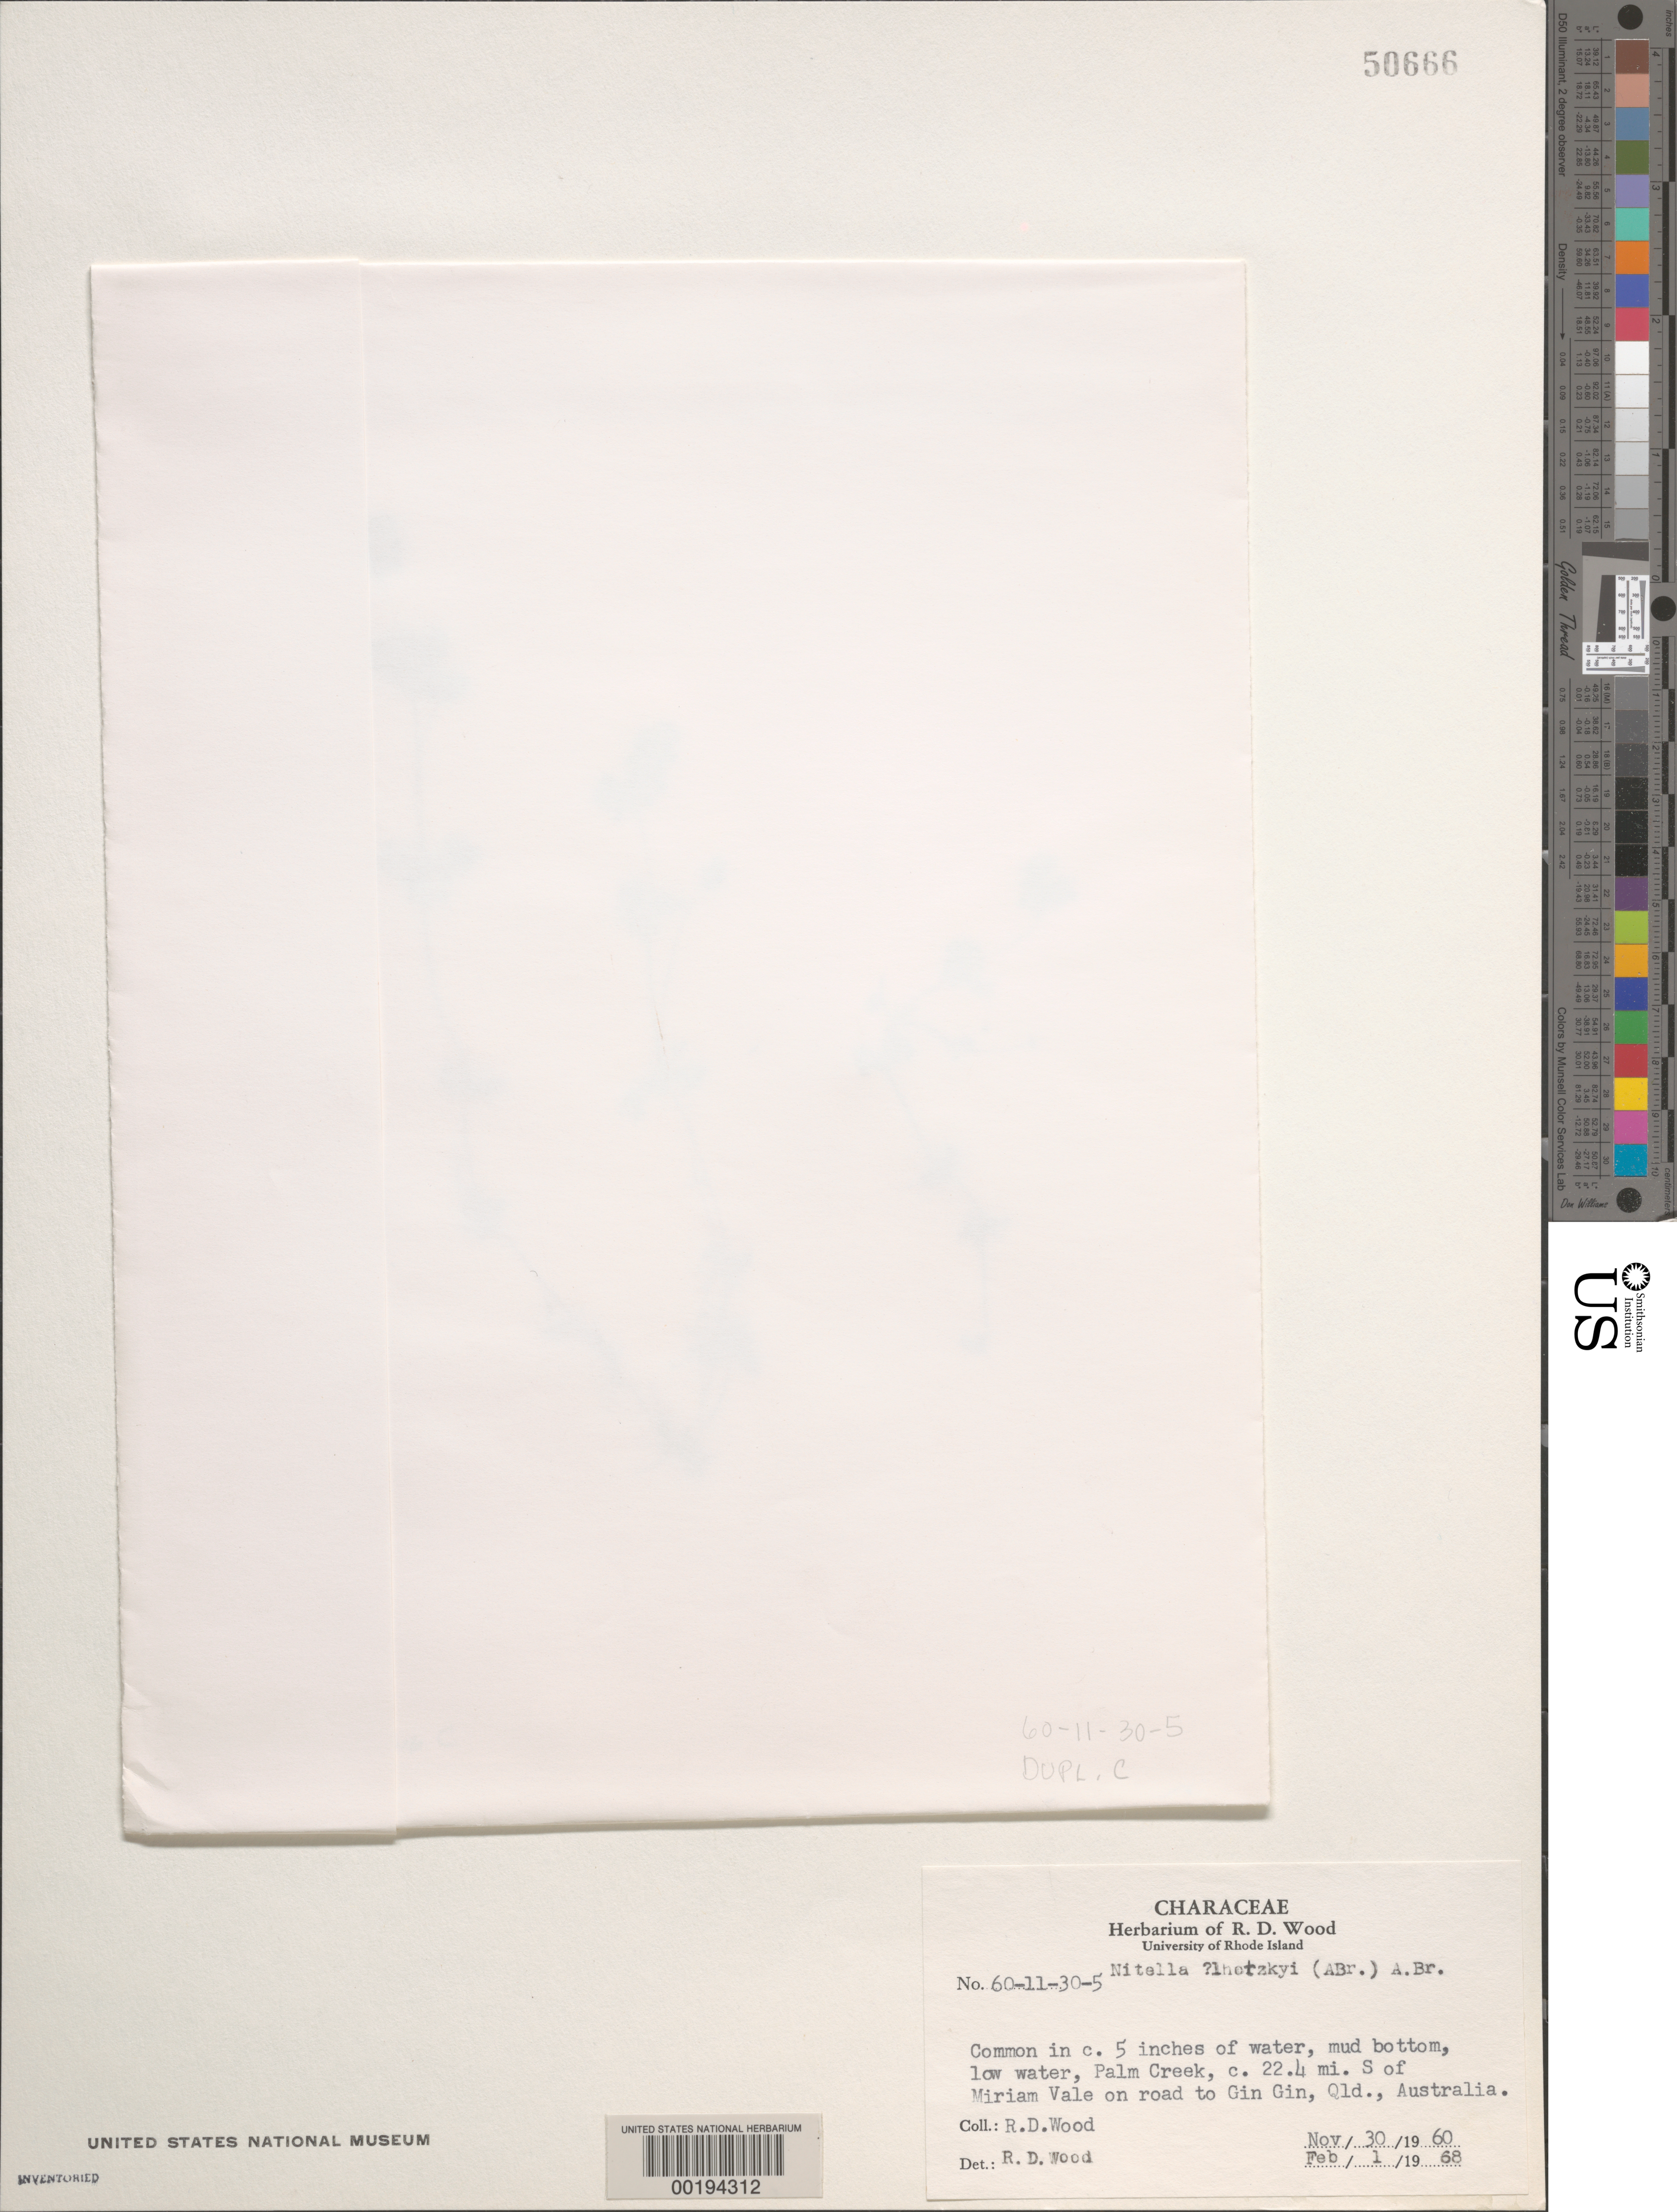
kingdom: Plantae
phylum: Charophyta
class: Charophyceae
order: Charales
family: Characeae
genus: Nitella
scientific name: Nitella lhotzkyi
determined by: Wood, R. D.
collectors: R. Wood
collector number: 60-11-30-5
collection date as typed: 30 Nov 1960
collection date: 1960-11-30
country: Australia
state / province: Queensland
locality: Palm creek, gin gin road ca. 22.4 miles south of miriam vale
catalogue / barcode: US 50666